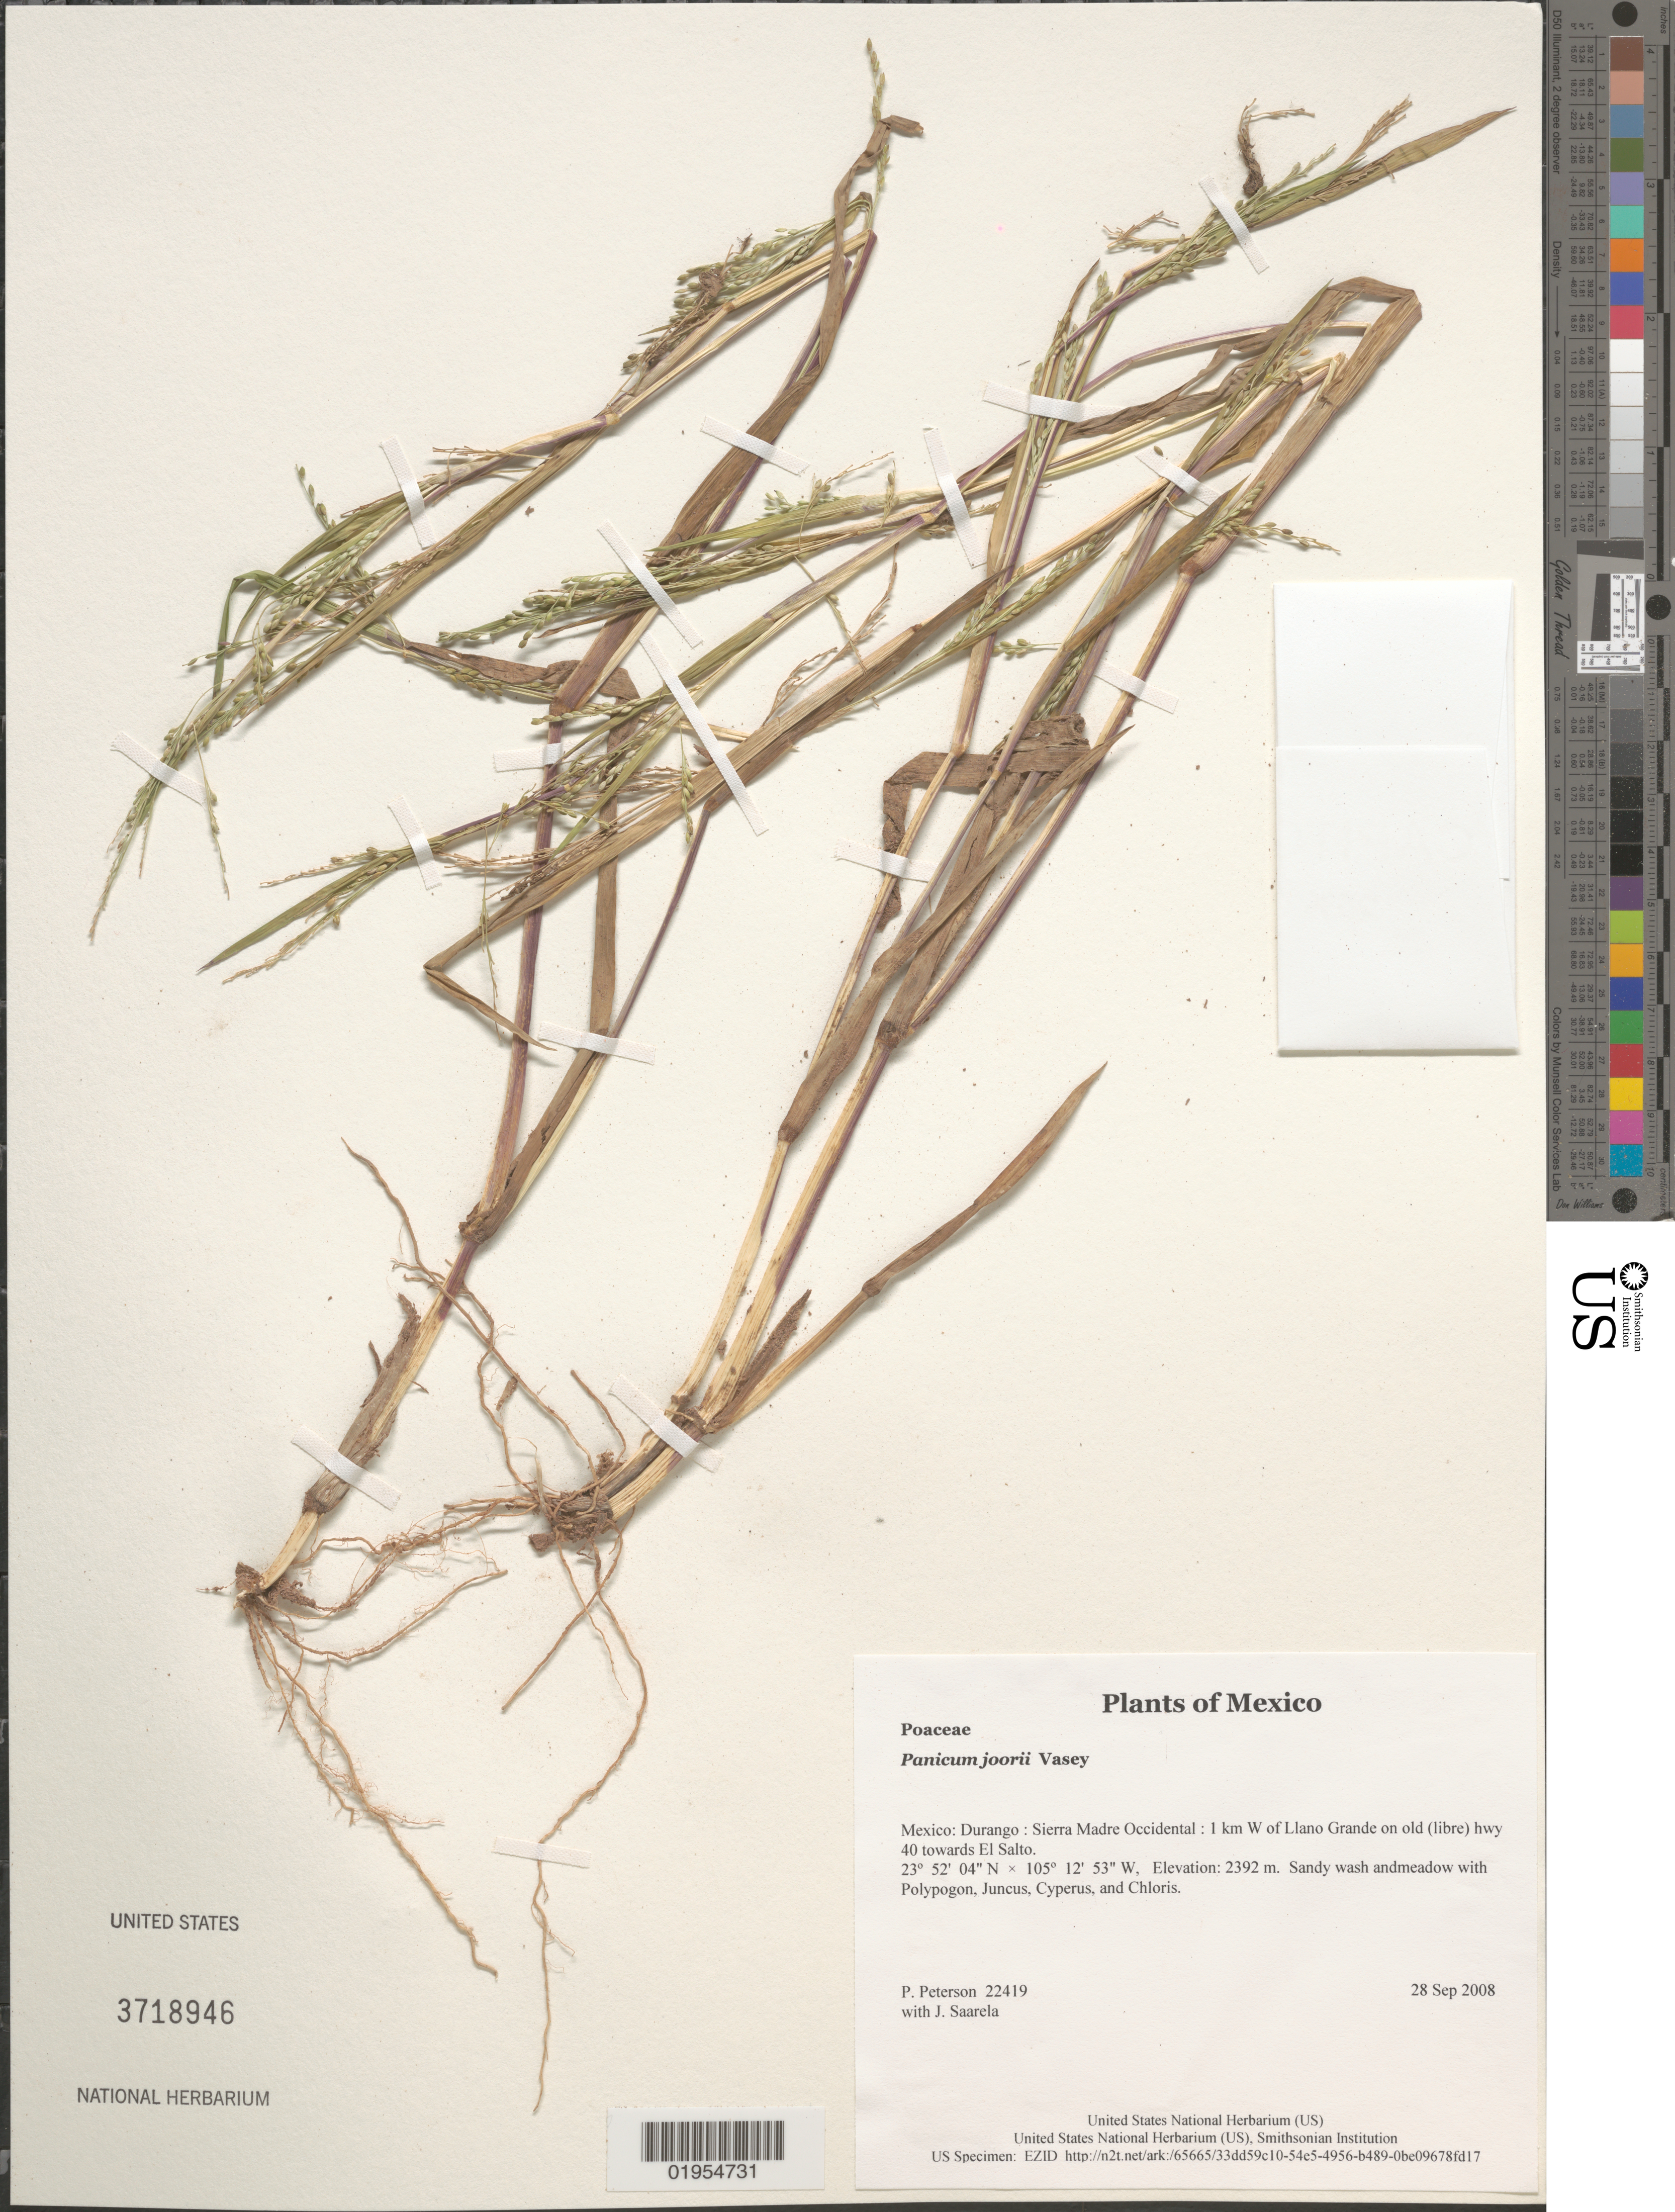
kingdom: Plantae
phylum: Tracheophyta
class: Liliopsida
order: Poales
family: Poaceae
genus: Panicum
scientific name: Panicum sp.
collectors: P. M. Peterson & J. Saarela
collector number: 22419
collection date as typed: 28 Sep 2008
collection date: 2008-09-28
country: Mexico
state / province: Durango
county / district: Sierra Madre Occidental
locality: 1 km W of Llano Grande on old (libre) hwy 40 towards El Salto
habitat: Sandy wash andmeadow with Polypogon, Juncus, Cyperus, and Chloris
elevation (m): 2392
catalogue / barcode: US 3718946